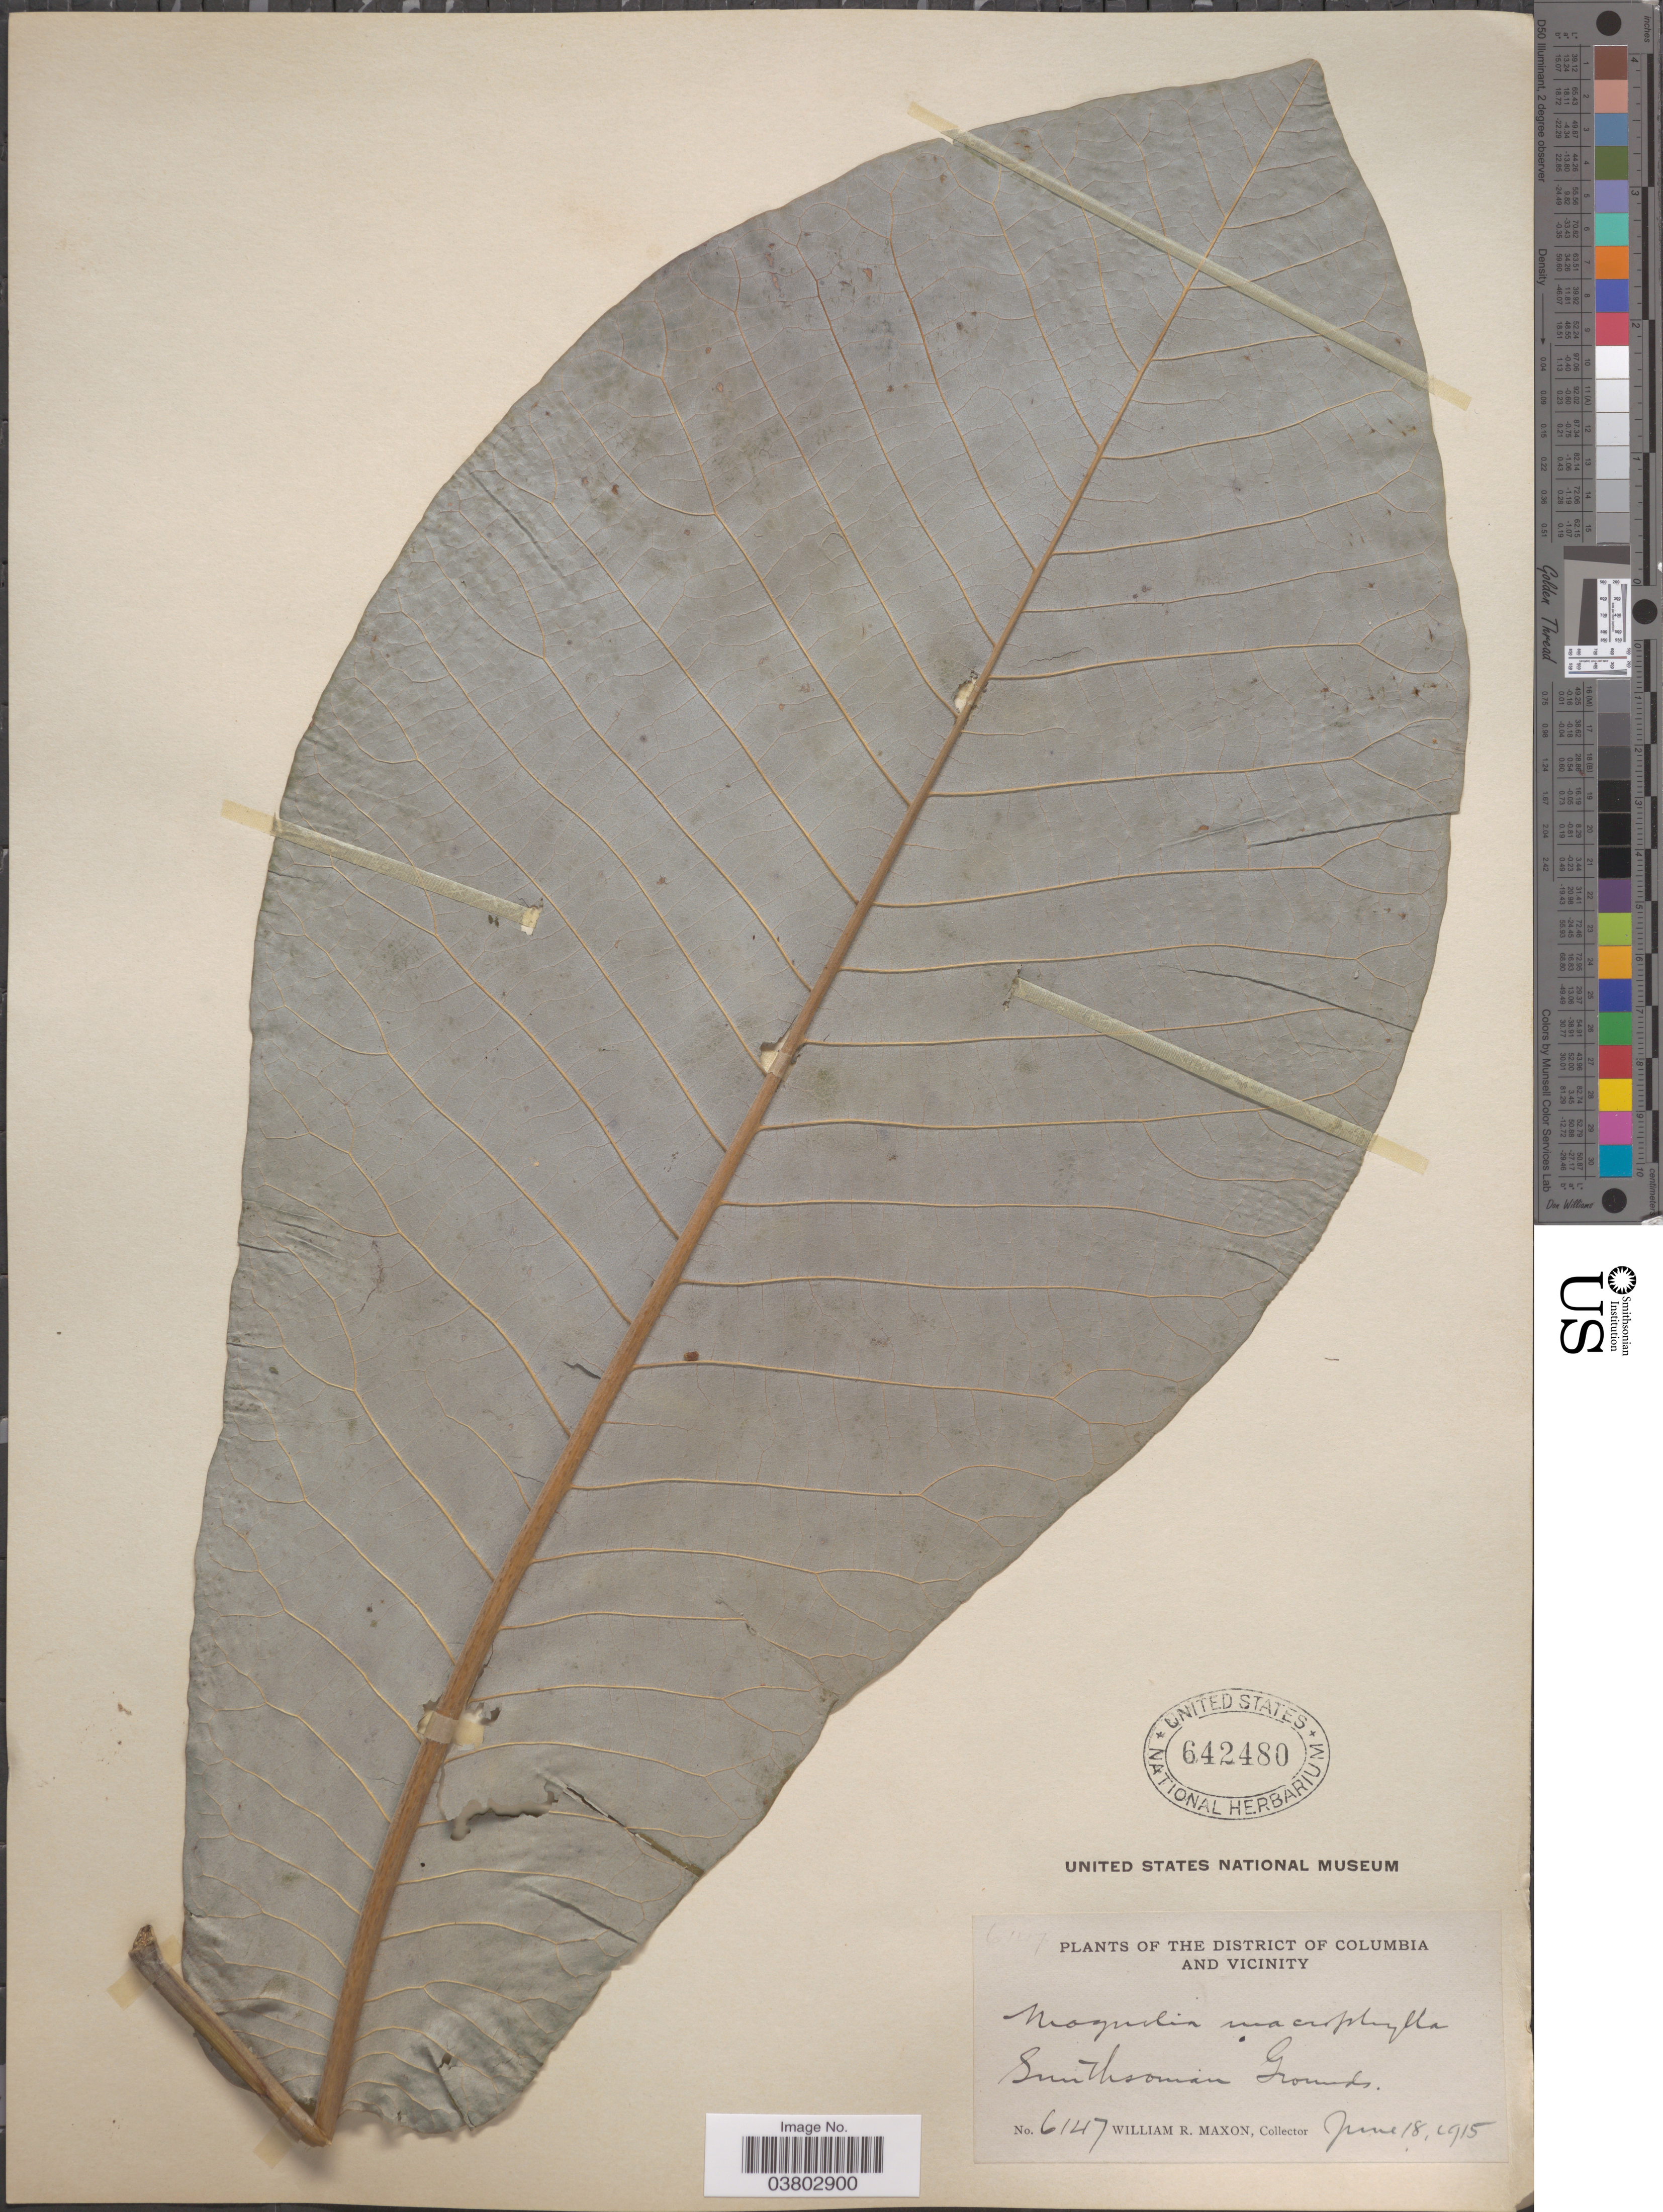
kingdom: Plantae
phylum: Tracheophyta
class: Magnoliopsida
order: Magnoliales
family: Magnoliaceae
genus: Magnolia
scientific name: Magnolia macrophylla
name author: Michx.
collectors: W. R. Maxon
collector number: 6147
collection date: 1915-06-18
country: United States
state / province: District of Columbia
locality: District of Columbia and vicinity. Smithsonian Grounds.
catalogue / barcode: US 642480